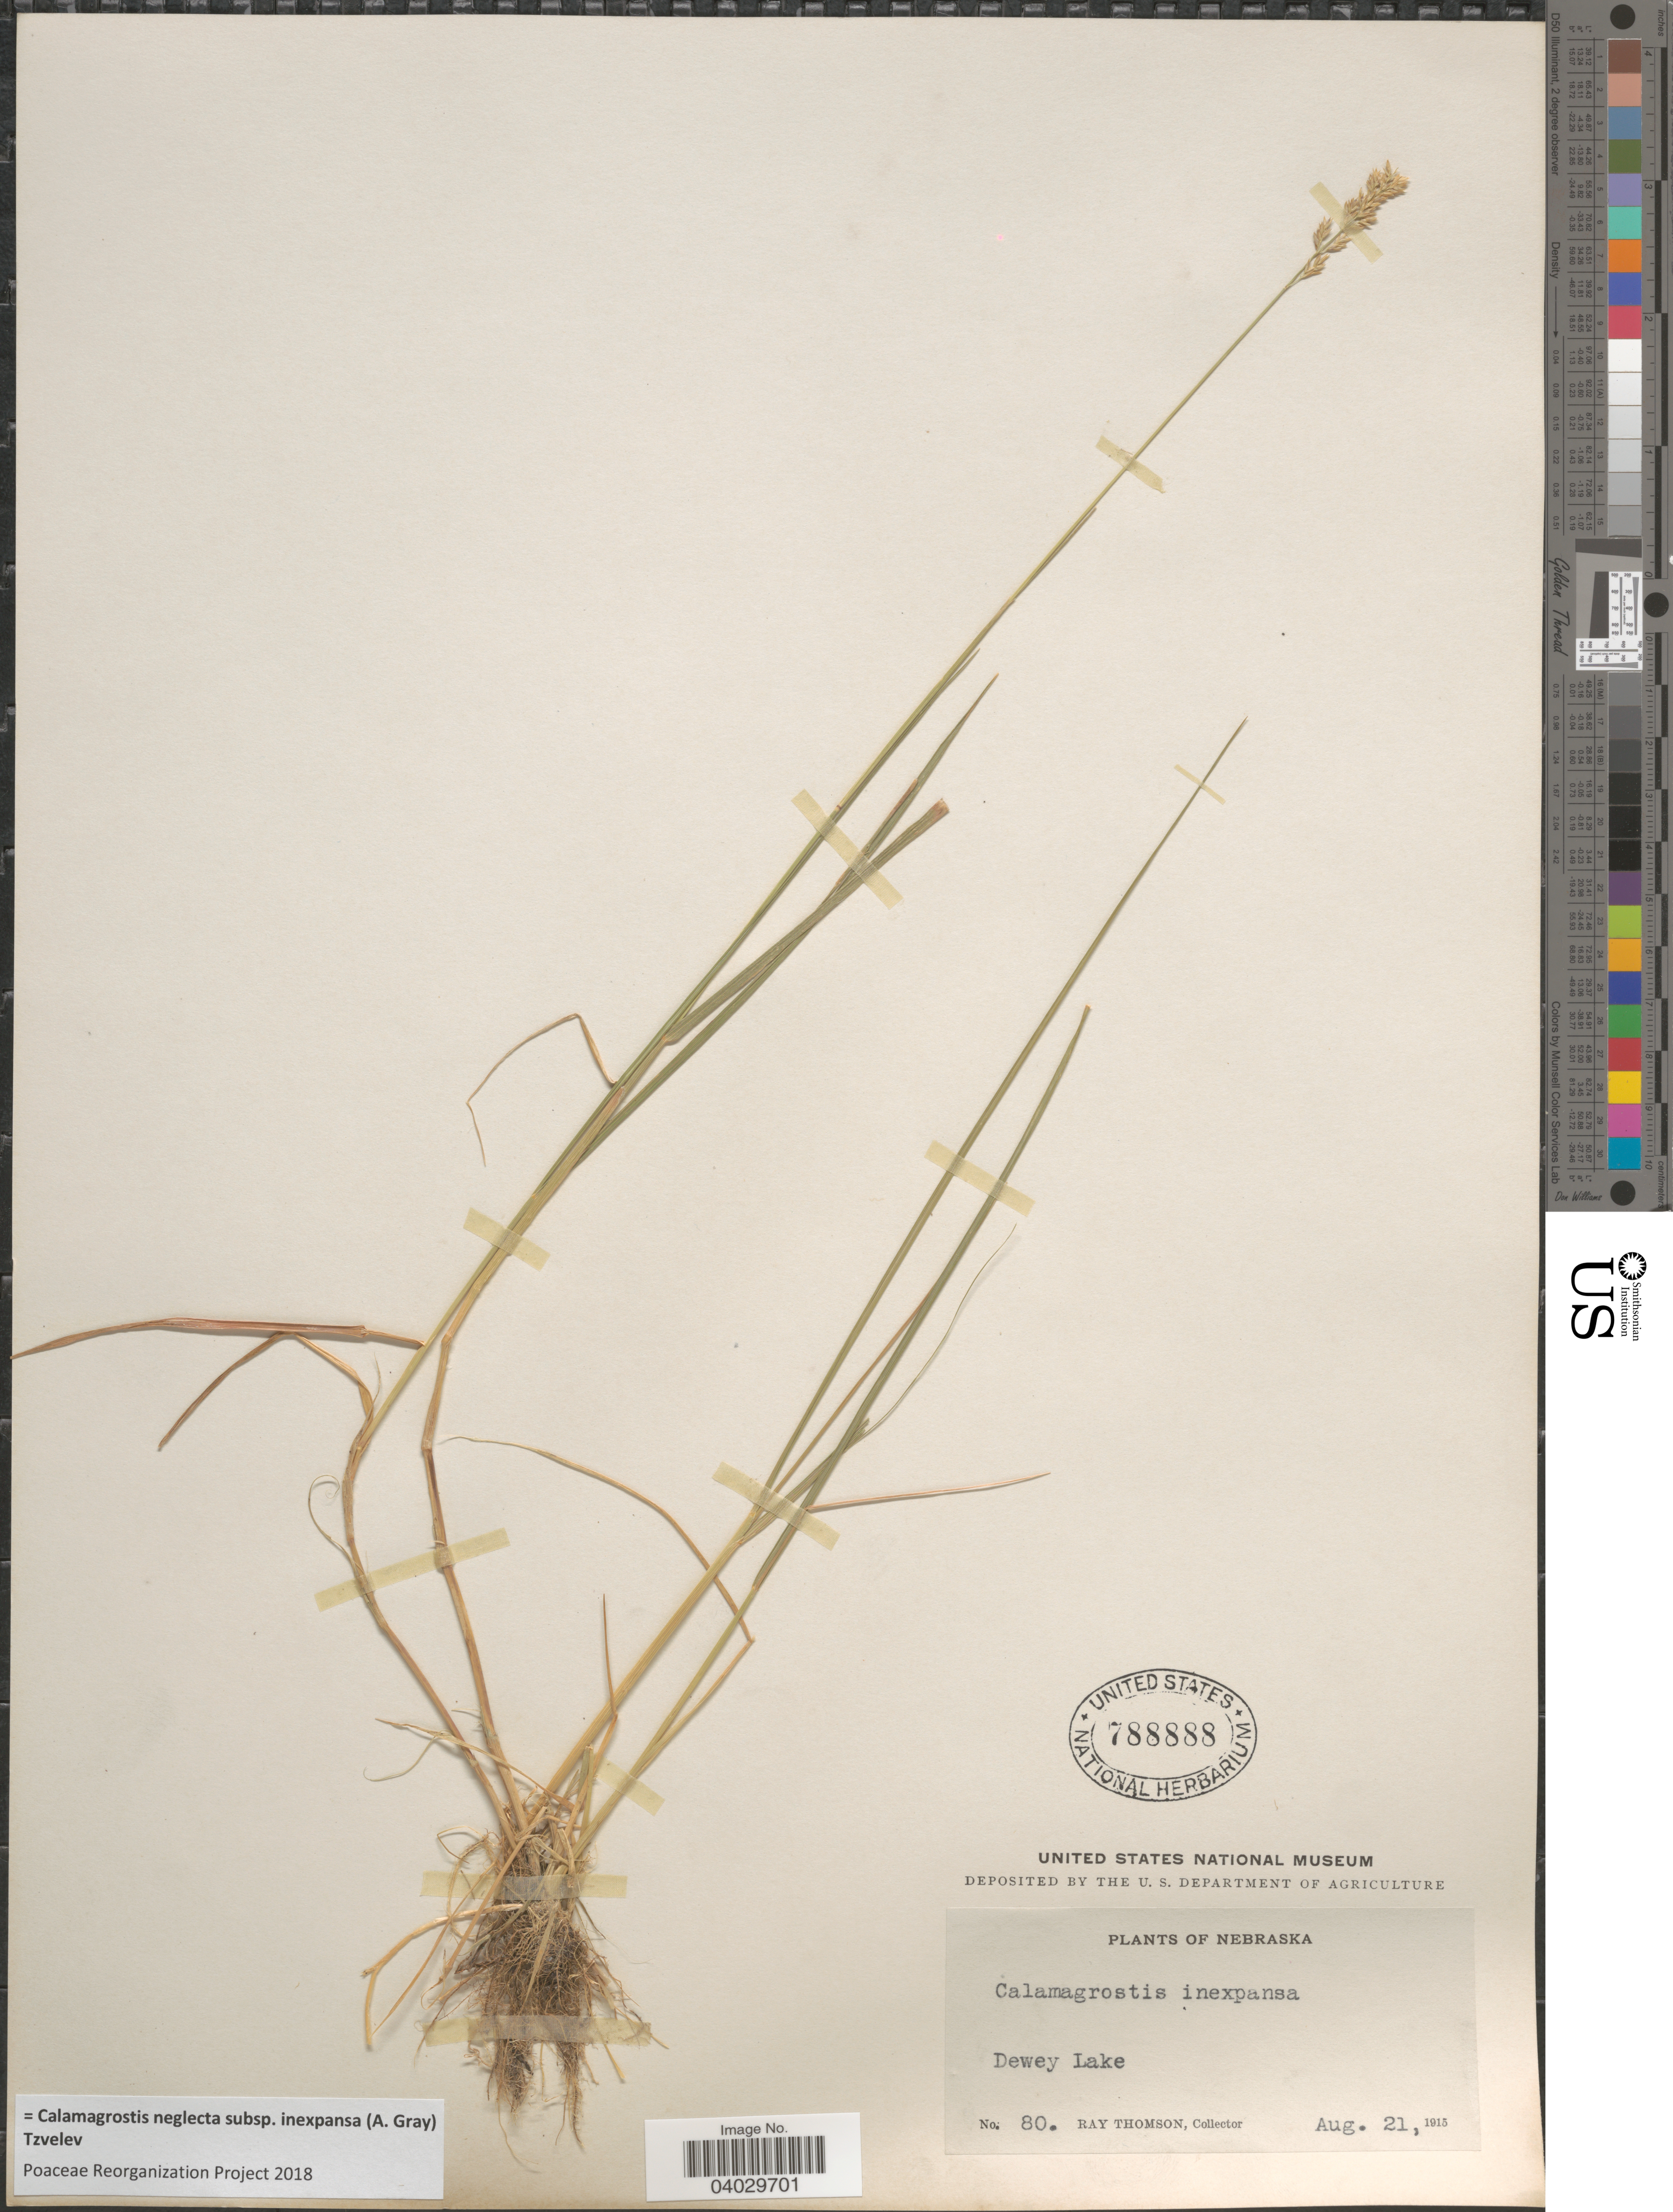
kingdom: Plantae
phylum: Tracheophyta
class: Liliopsida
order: Poales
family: Poaceae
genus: Calamagrostis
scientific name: Calamagrostis neglecta subsp. inexpansa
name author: (A. Gray) Tzvelev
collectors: R. Thomson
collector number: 80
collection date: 1915-08-21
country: United States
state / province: Nebraska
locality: Dewey Lake.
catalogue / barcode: US 788888